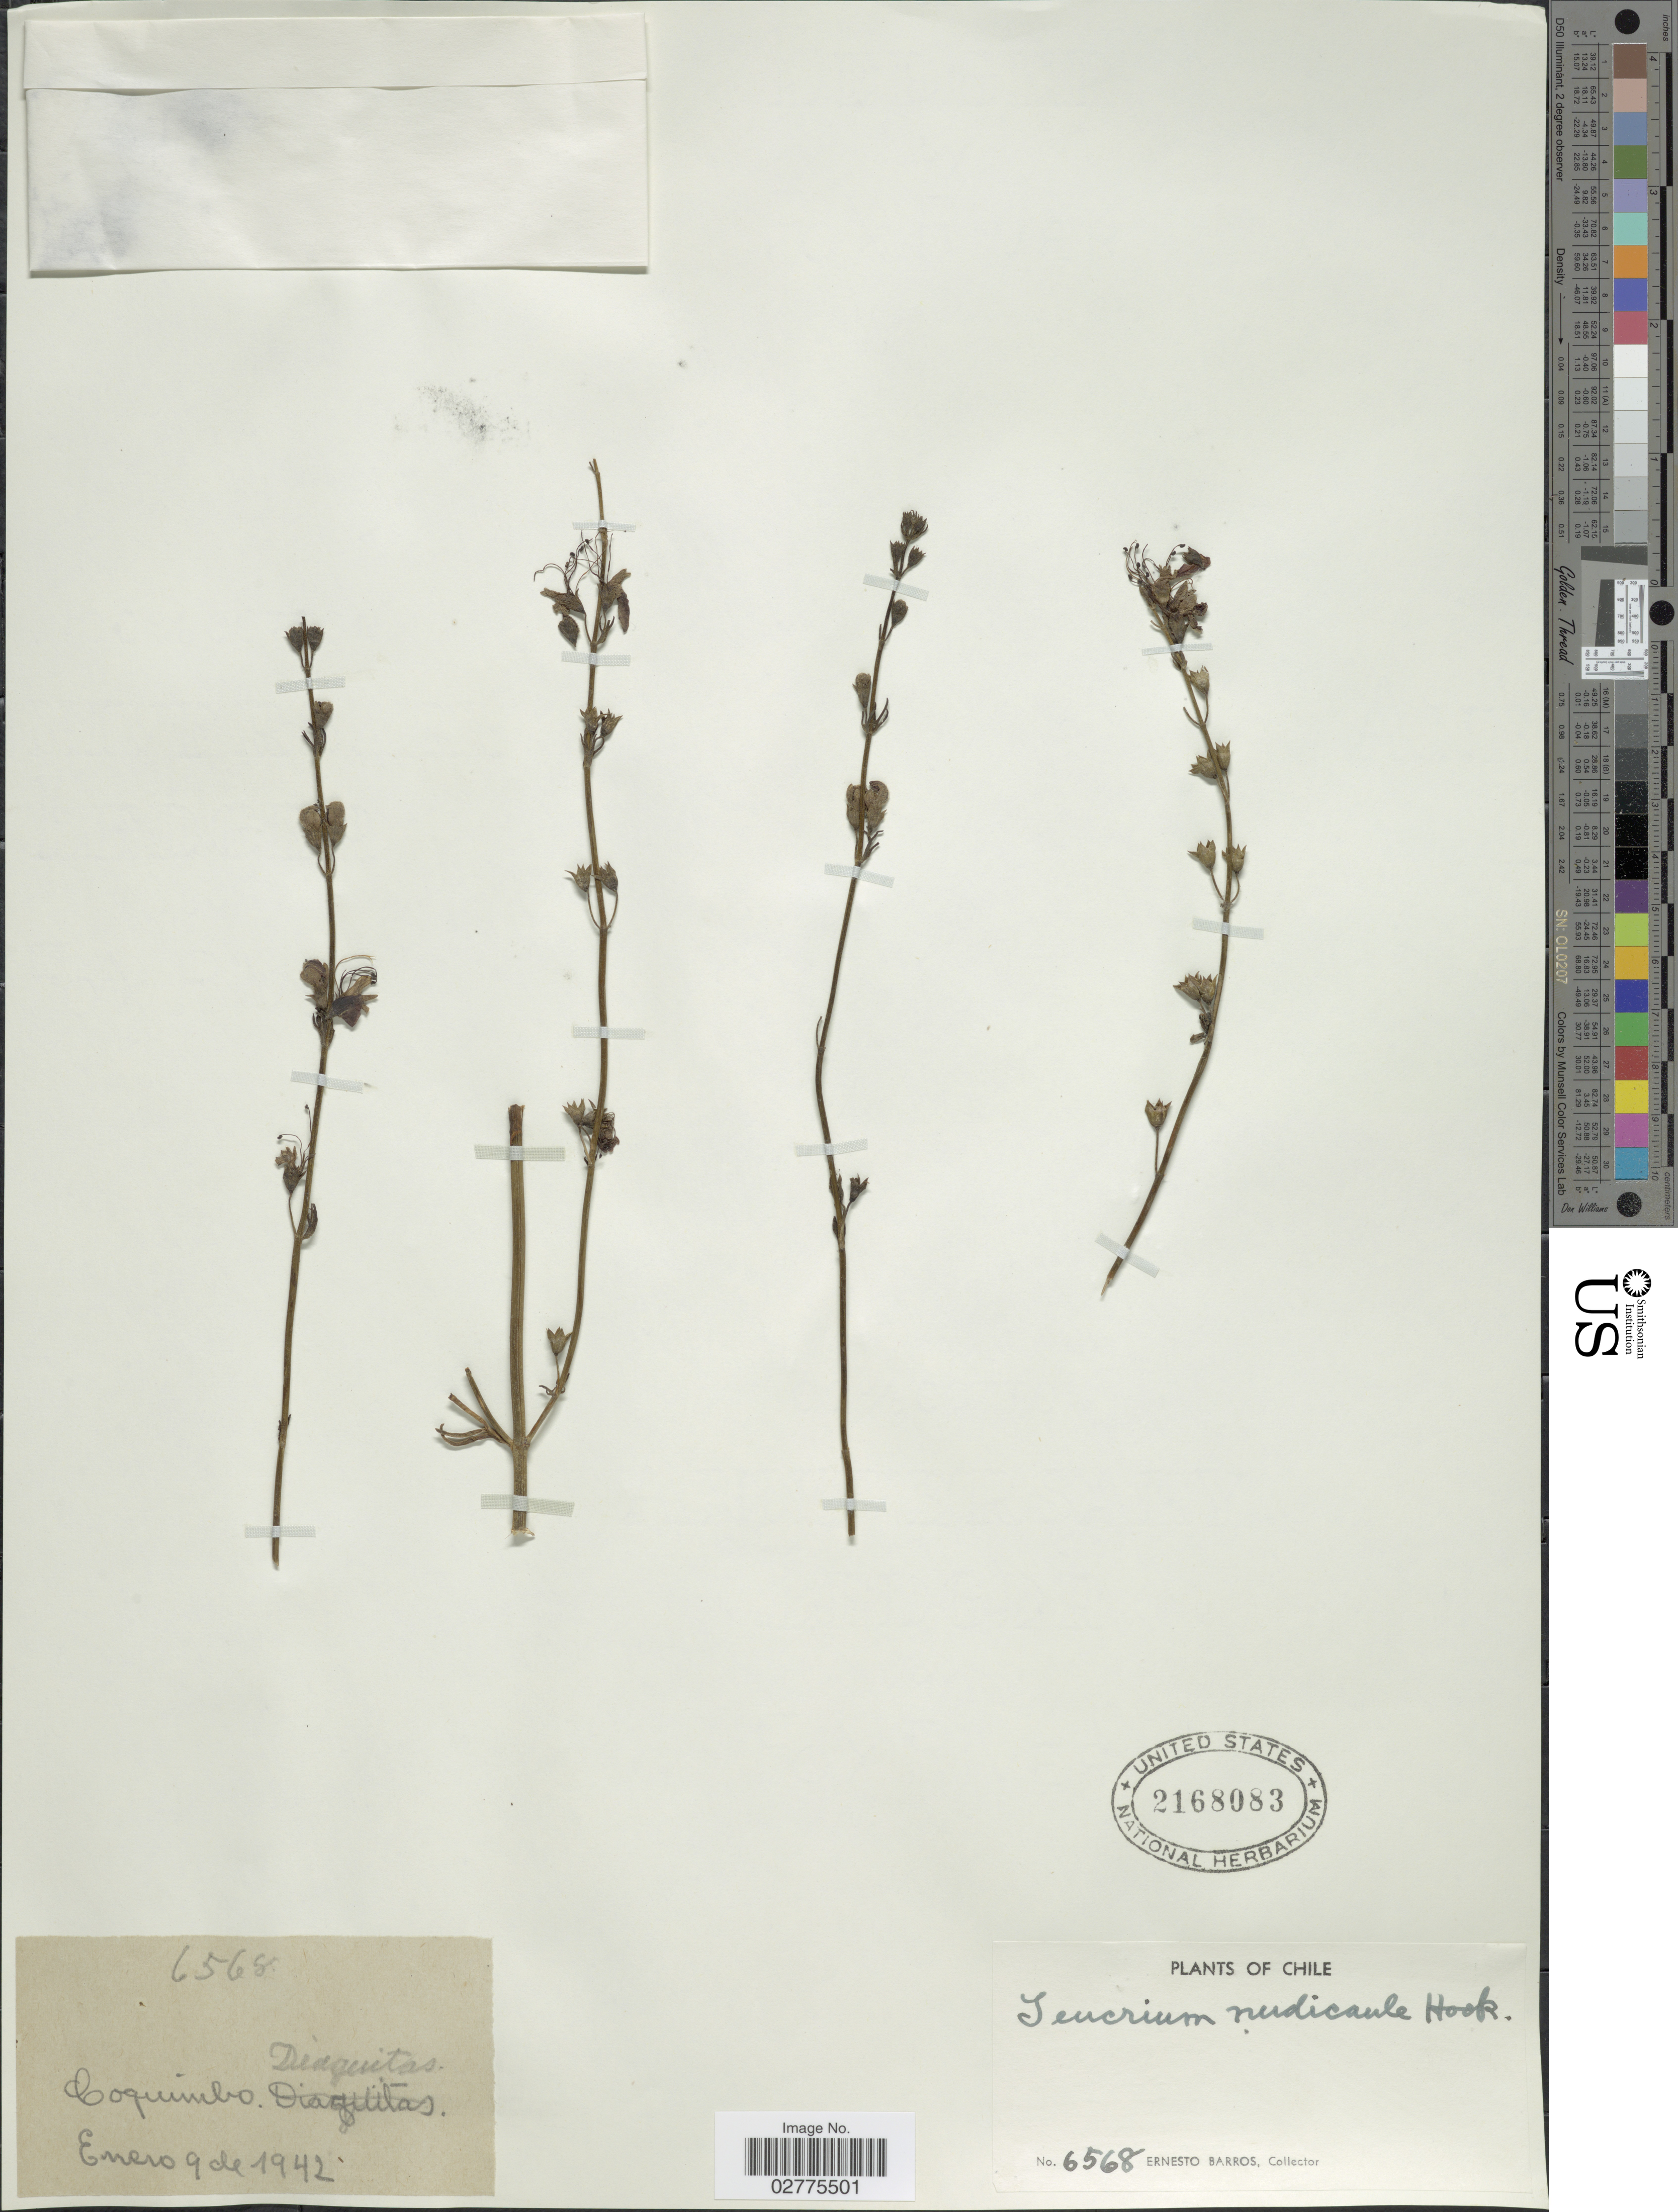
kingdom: Plantae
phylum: Tracheophyta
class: Magnoliopsida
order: Lamiales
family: Lamiaceae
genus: Teucrium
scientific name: Teucrium nudicaule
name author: Hook.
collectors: E. Barros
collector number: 6568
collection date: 1942-01-09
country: Chile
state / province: Coquimbo (IV)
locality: Diaguitas.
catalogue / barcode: US 2168083